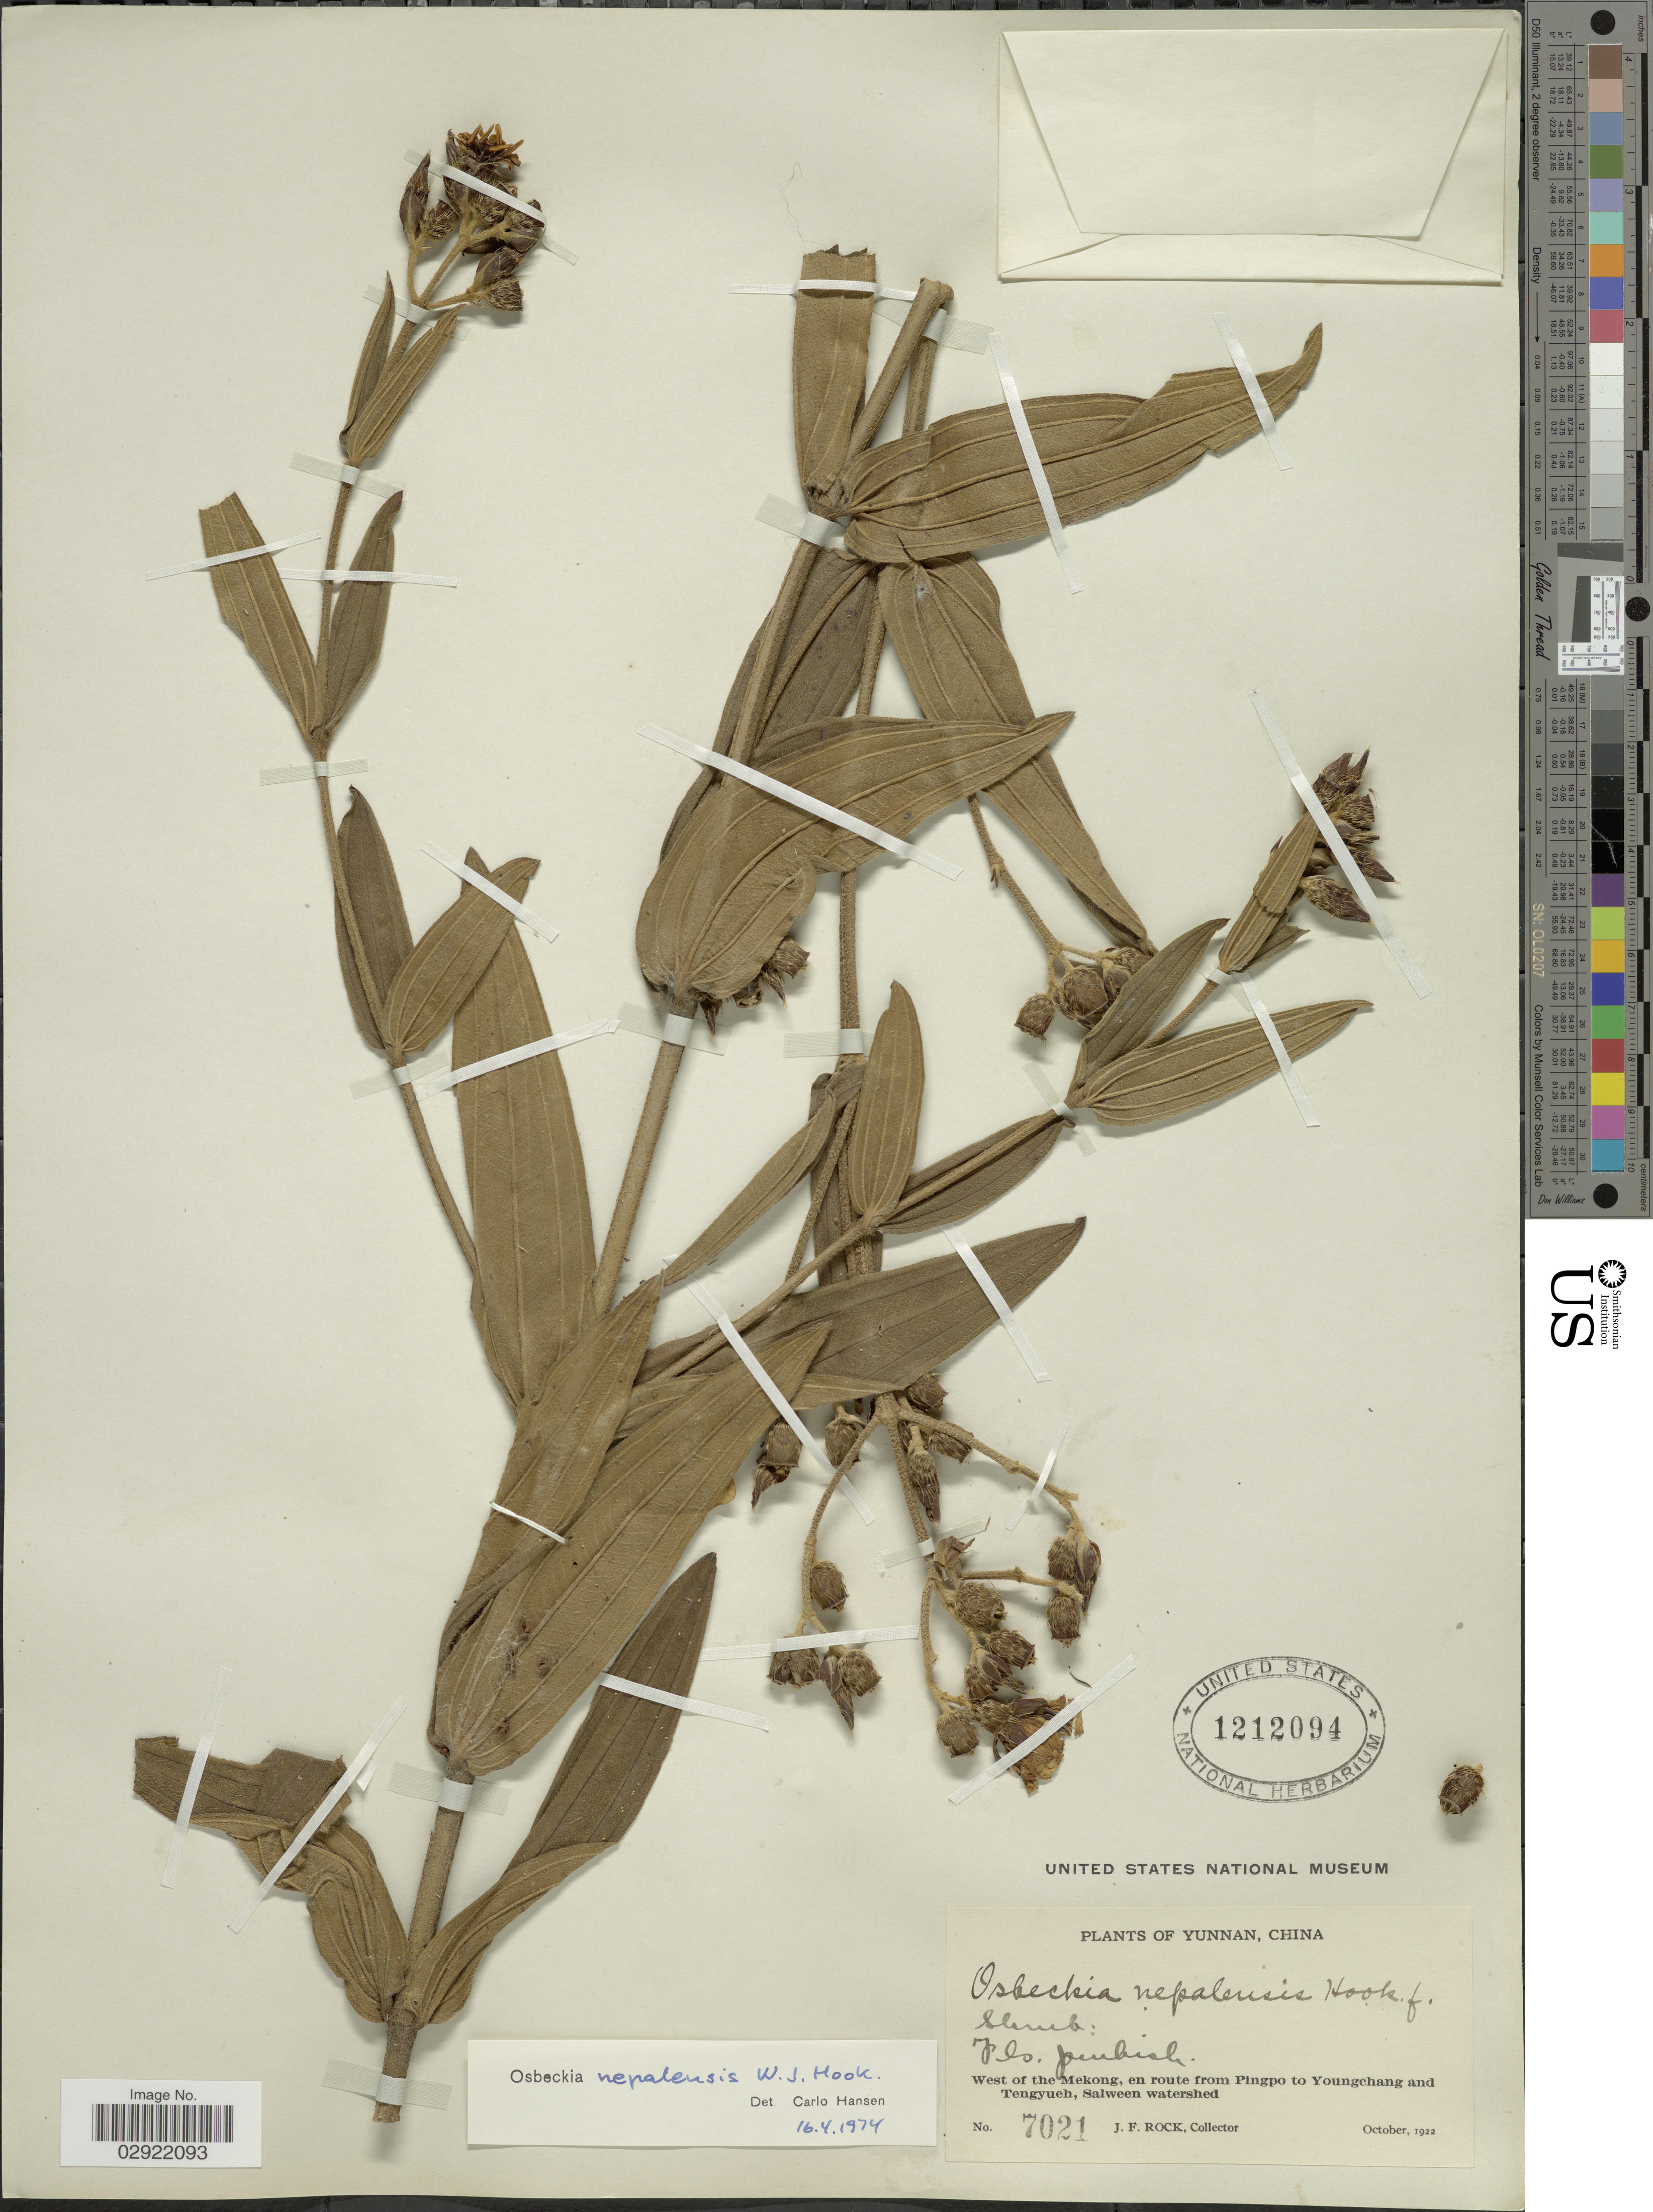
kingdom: Plantae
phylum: Tracheophyta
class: Magnoliopsida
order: Myrtales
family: Melastomataceae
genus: Osbeckia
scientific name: Osbeckia nepalensis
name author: Hook.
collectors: J. Rock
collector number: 7021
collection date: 1922-10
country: China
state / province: Yunnan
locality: West of the Mekong, en route from Pingpo to Youngchang and Tengyueh, Salween watershed.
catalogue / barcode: US 1212094